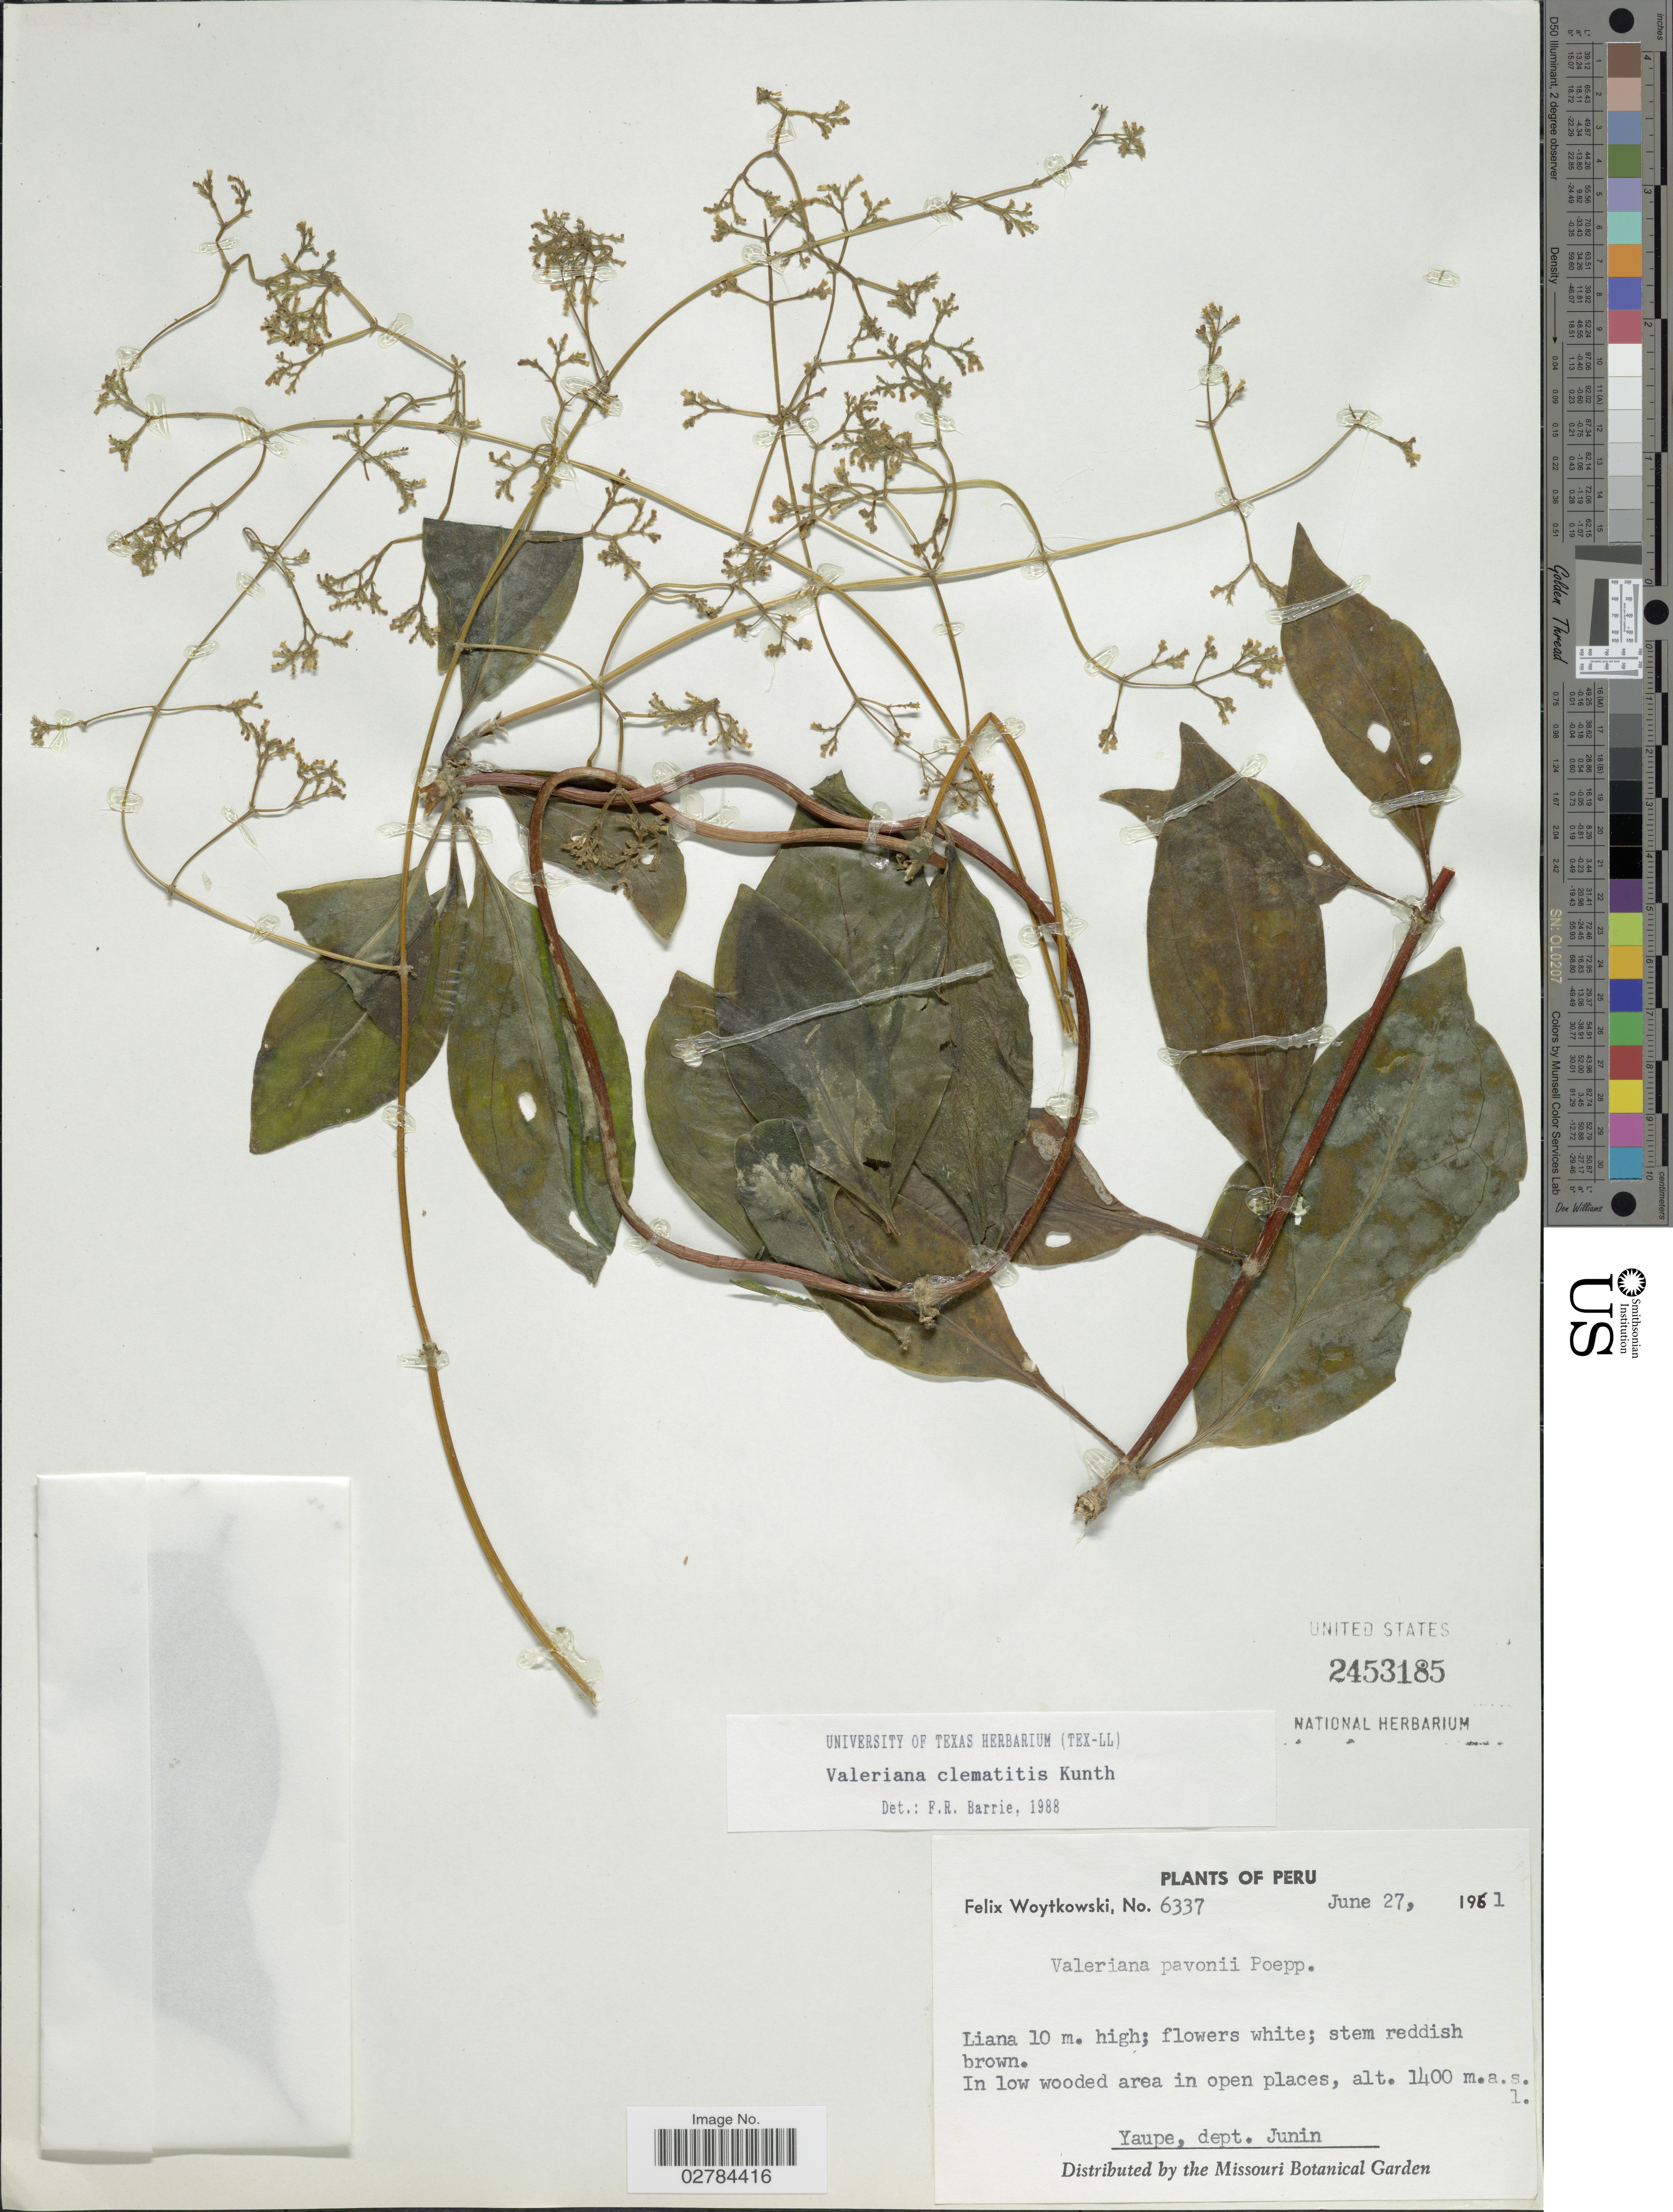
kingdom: Plantae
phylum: Tracheophyta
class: Magnoliopsida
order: Dipsacales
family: Caprifoliaceae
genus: Valeriana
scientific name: Valeriana clematitis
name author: Kunth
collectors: F. Woytkowski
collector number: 6337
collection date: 1961-06-27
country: Peru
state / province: Junín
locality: Yaupe, dept. Junin.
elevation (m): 1400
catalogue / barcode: US 2453185